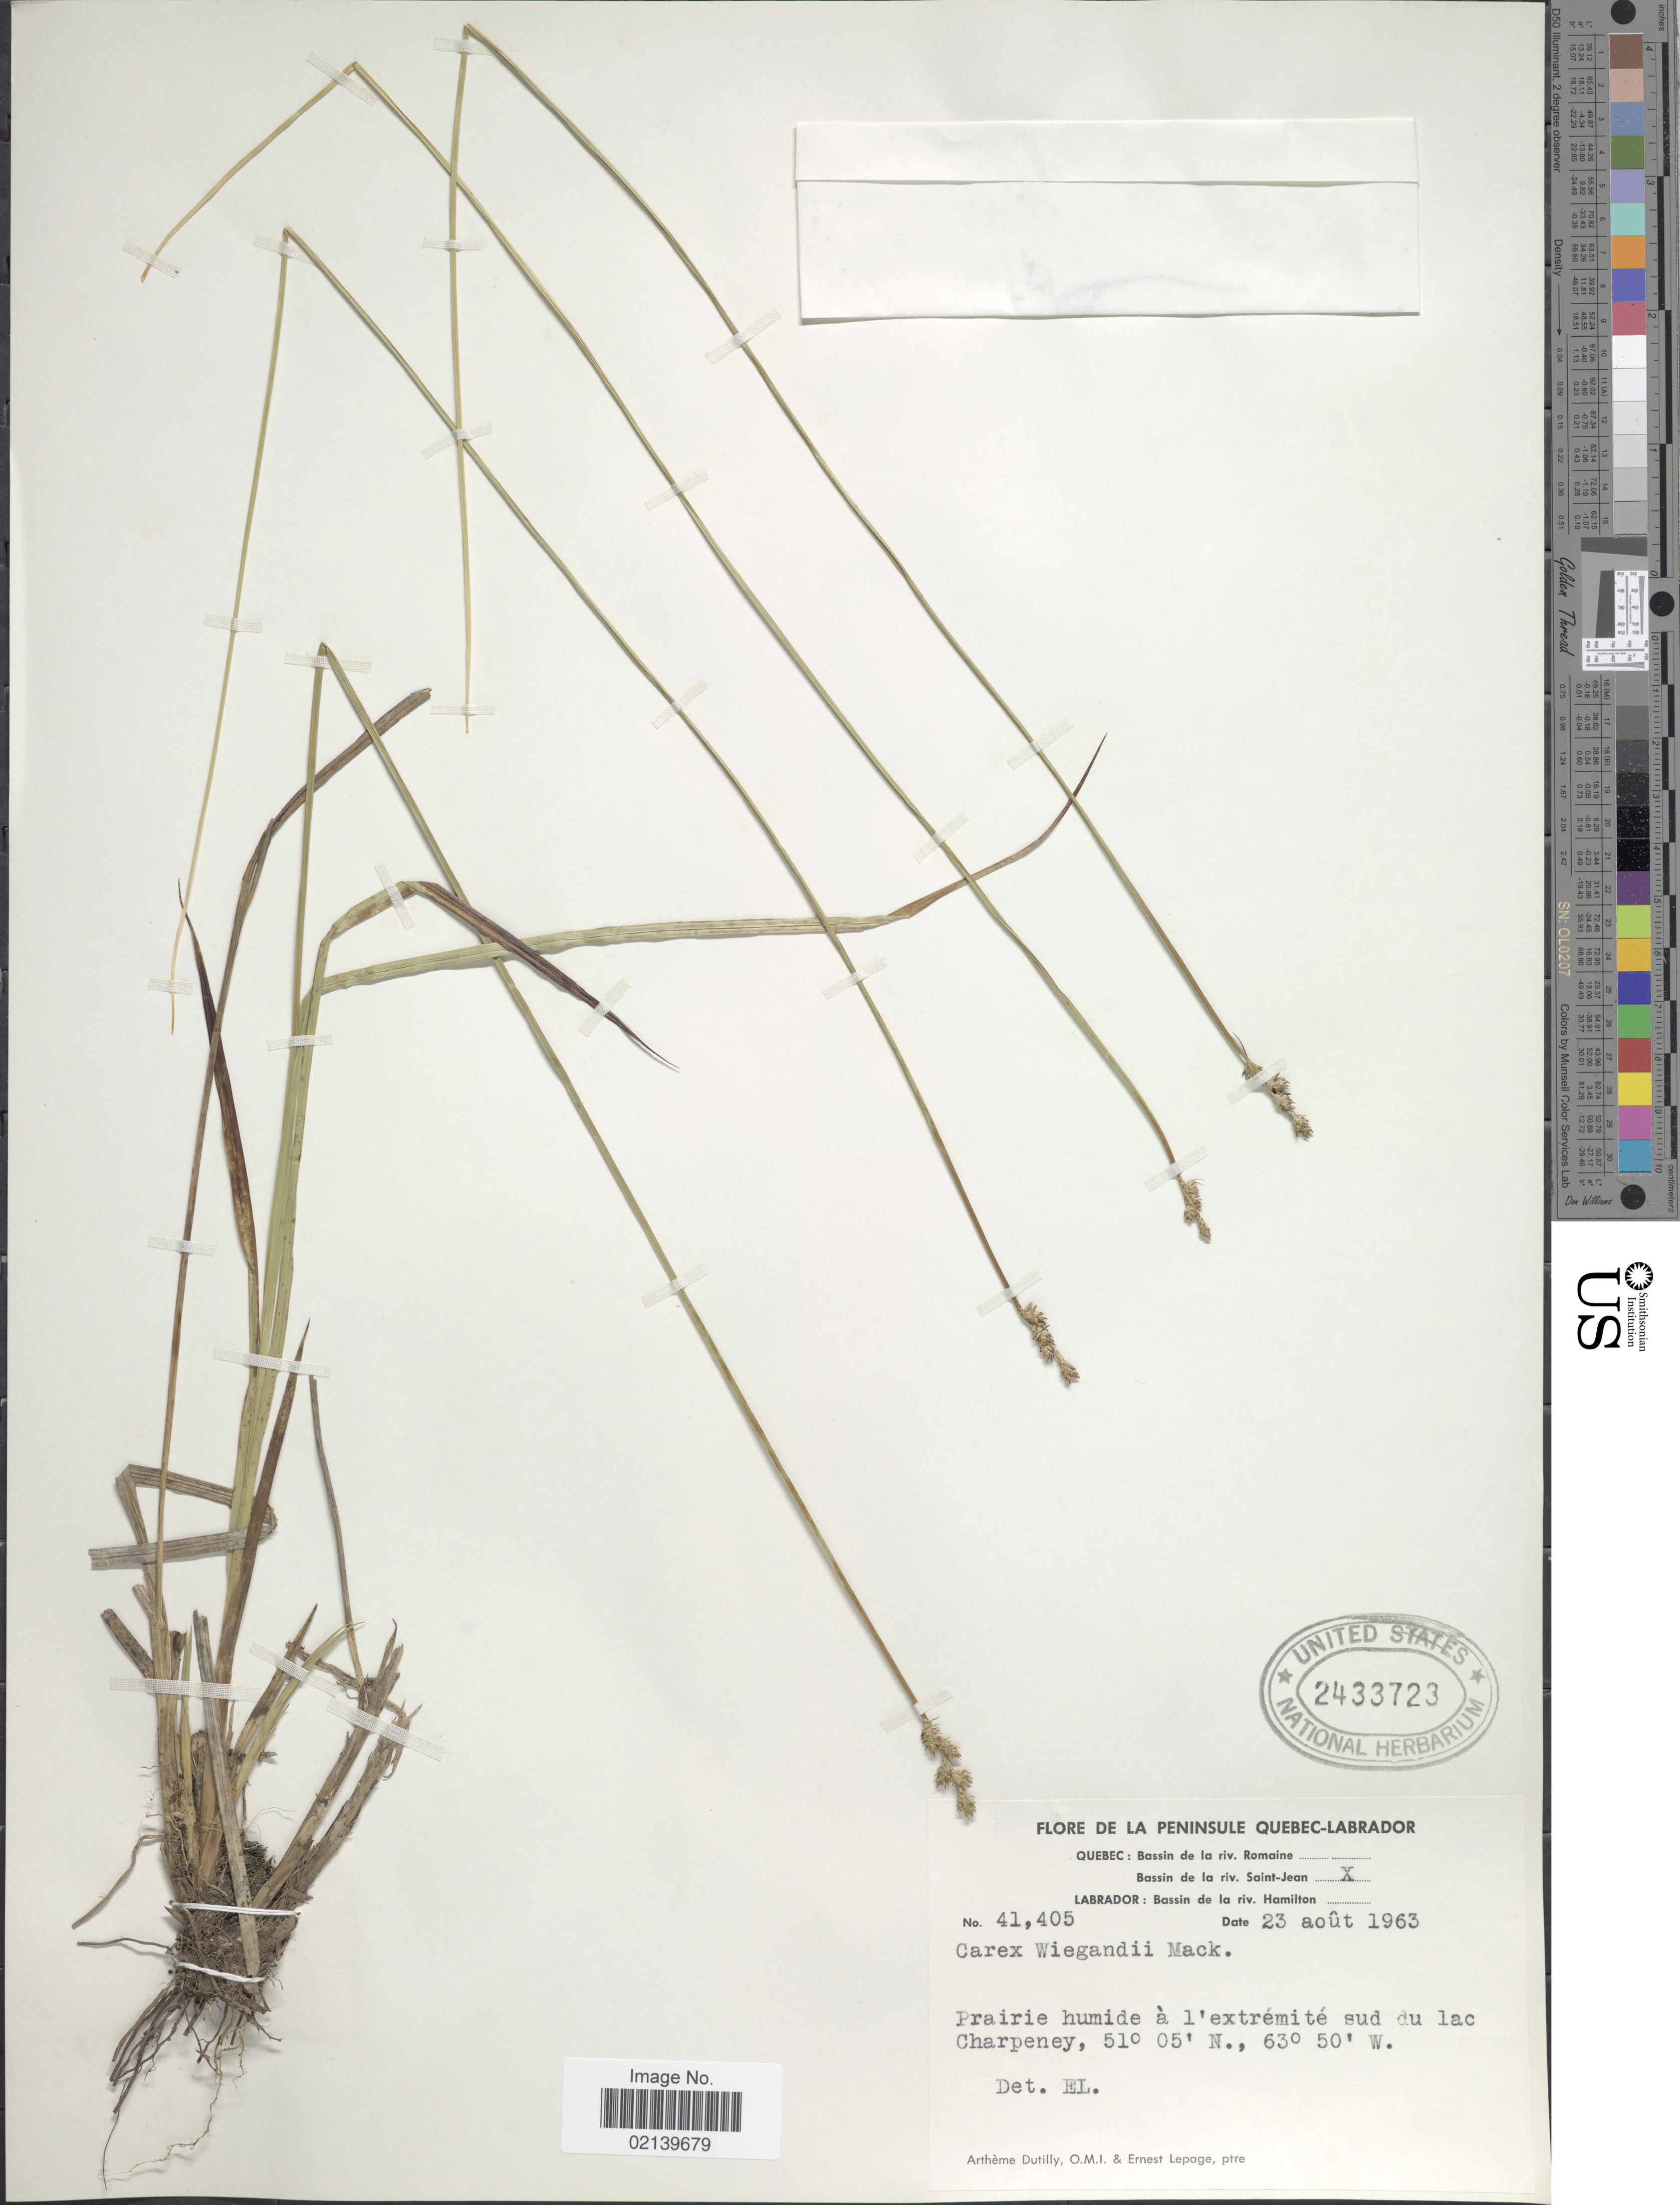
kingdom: Plantae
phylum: Tracheophyta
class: Liliopsida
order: Poales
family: Cyperaceae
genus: Carex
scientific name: Carex wiegandii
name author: Mack.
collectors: A. Dutilly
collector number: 41405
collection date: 1963-08-23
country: Canada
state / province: Quebec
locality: De La Peninsule Quebec-Labrador, Bassin de la riv. Saint-Jean, Prairie humide a l'extremite sud du lac Charpeney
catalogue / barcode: US 2433723